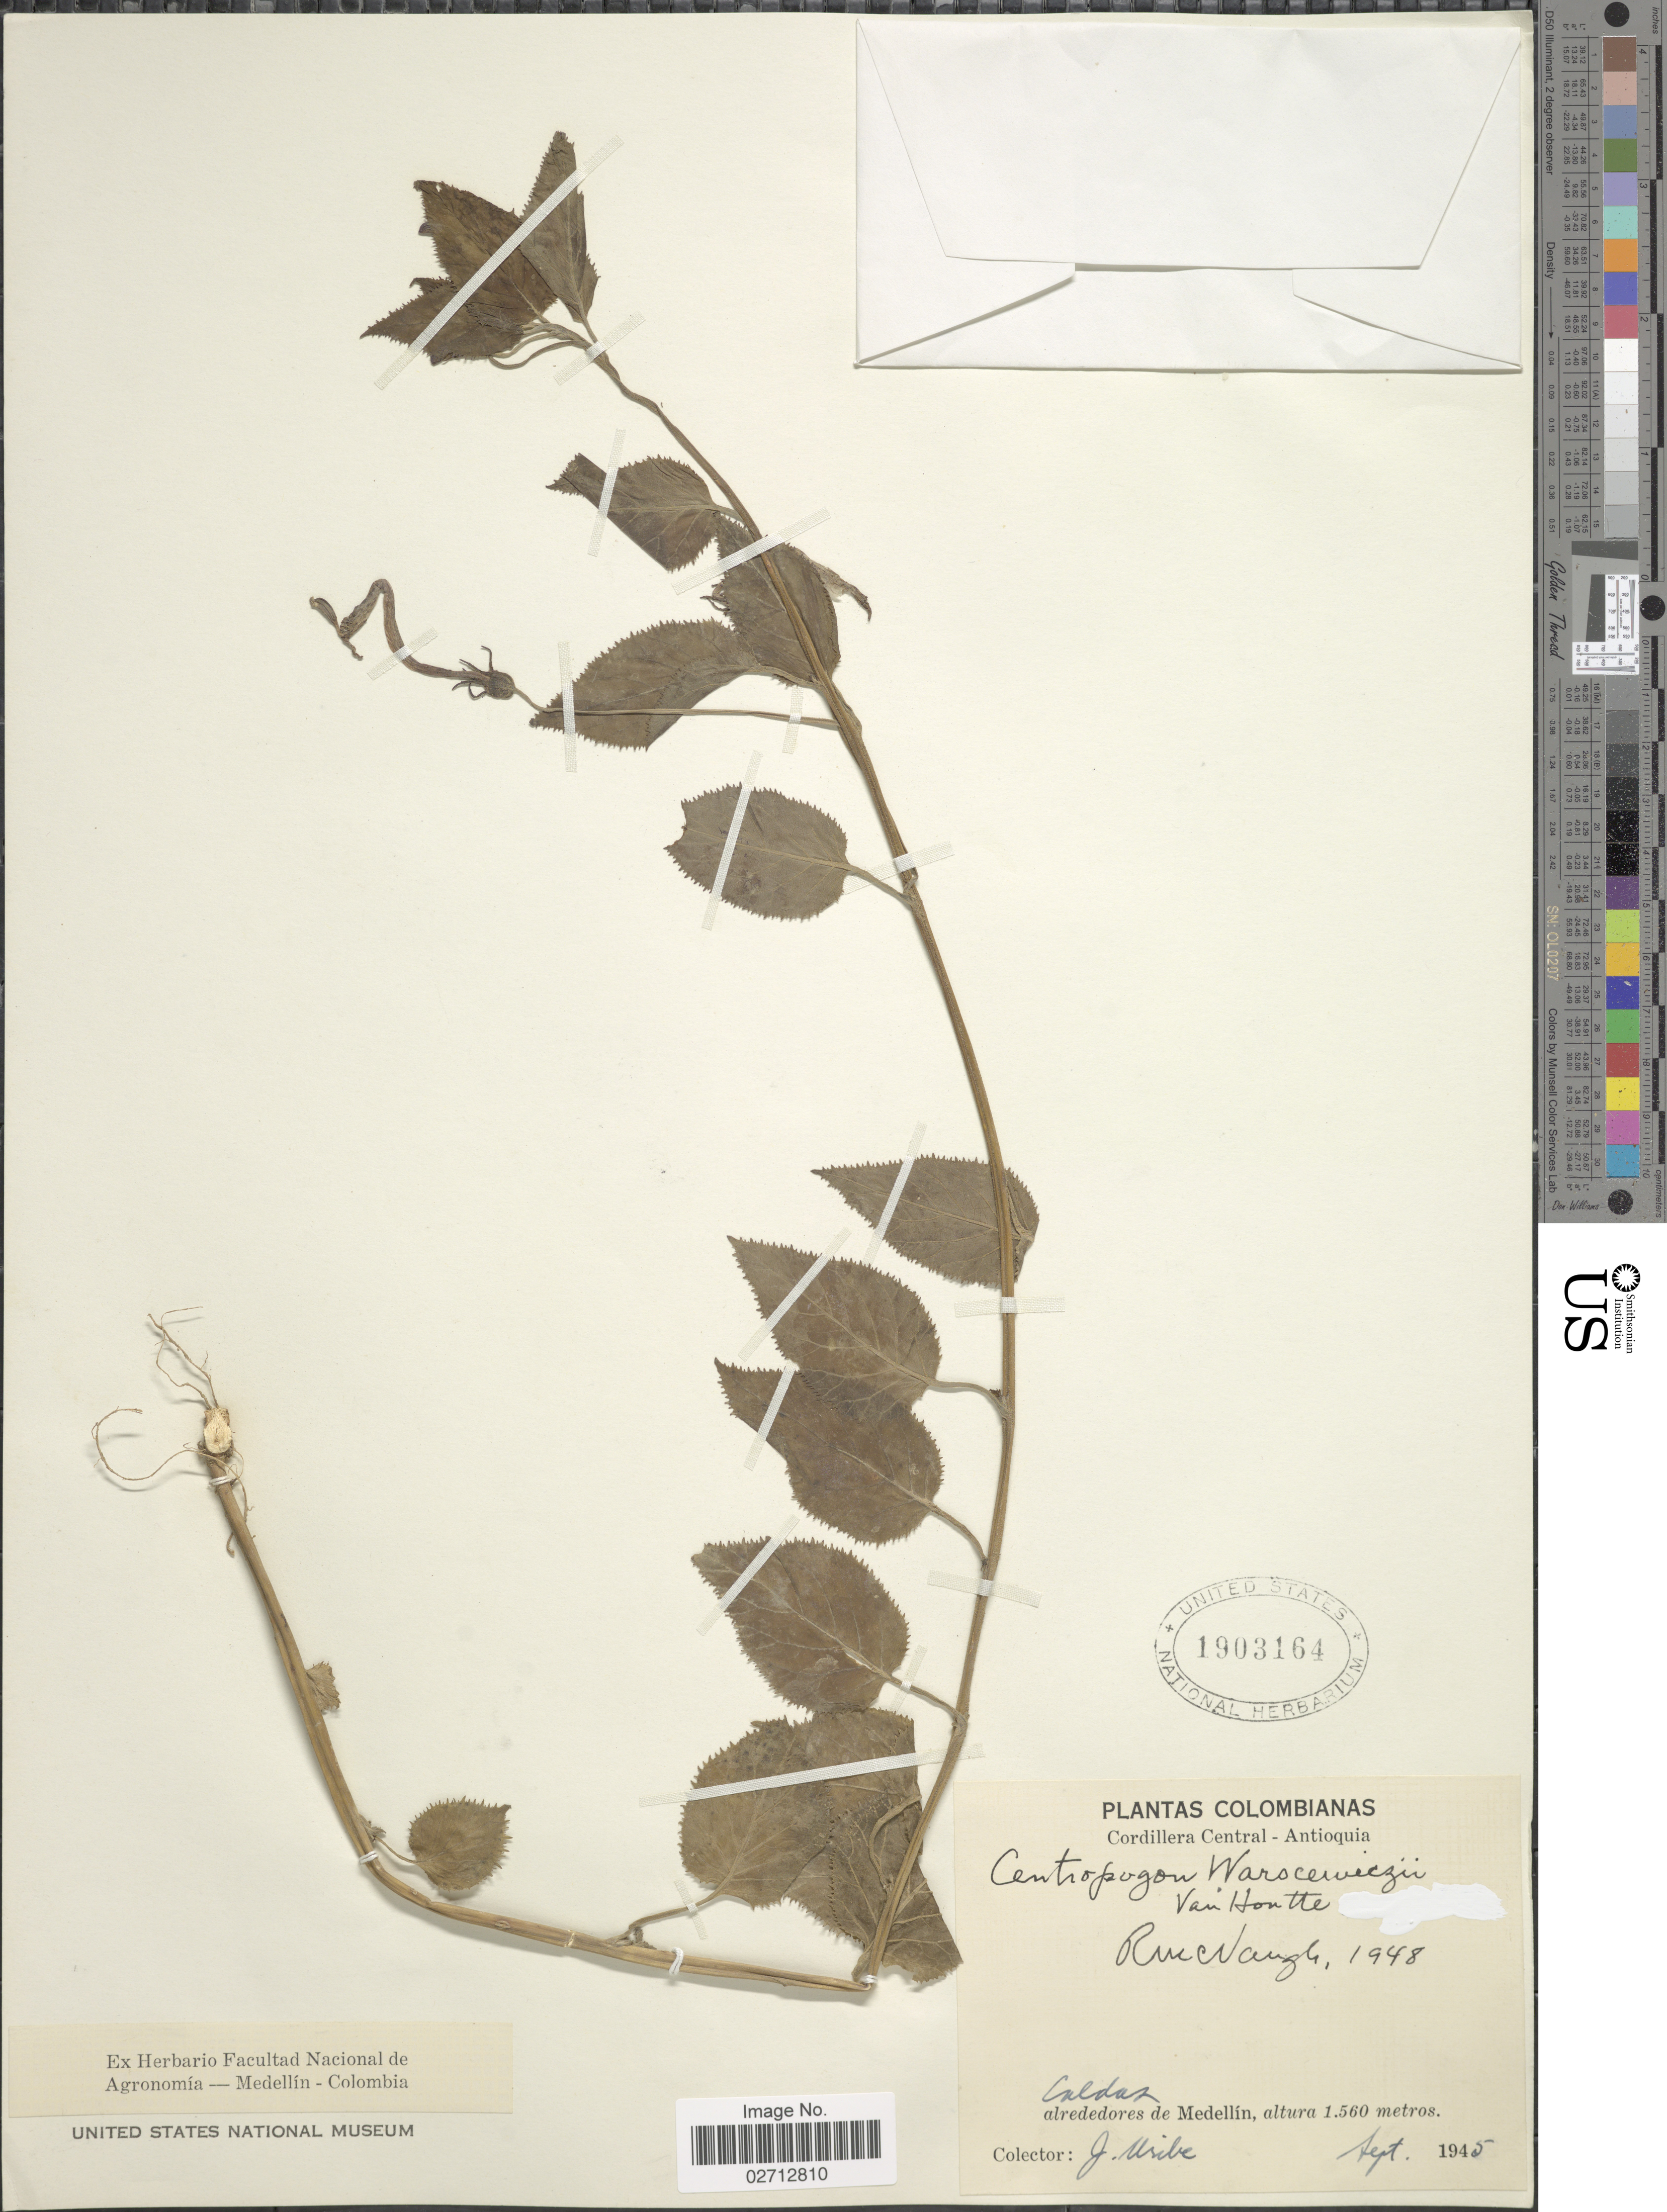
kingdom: Plantae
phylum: Tracheophyta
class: Magnoliopsida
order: Asterales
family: Campanulaceae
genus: Centropogon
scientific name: Centropogon warscewiczii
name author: Van Houtte ex Regel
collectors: J. Uribe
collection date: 1945-09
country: Colombia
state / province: Antioquia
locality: Cordillera Central. Caldas, alrededores de Medellín.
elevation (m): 1560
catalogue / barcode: US 1903164